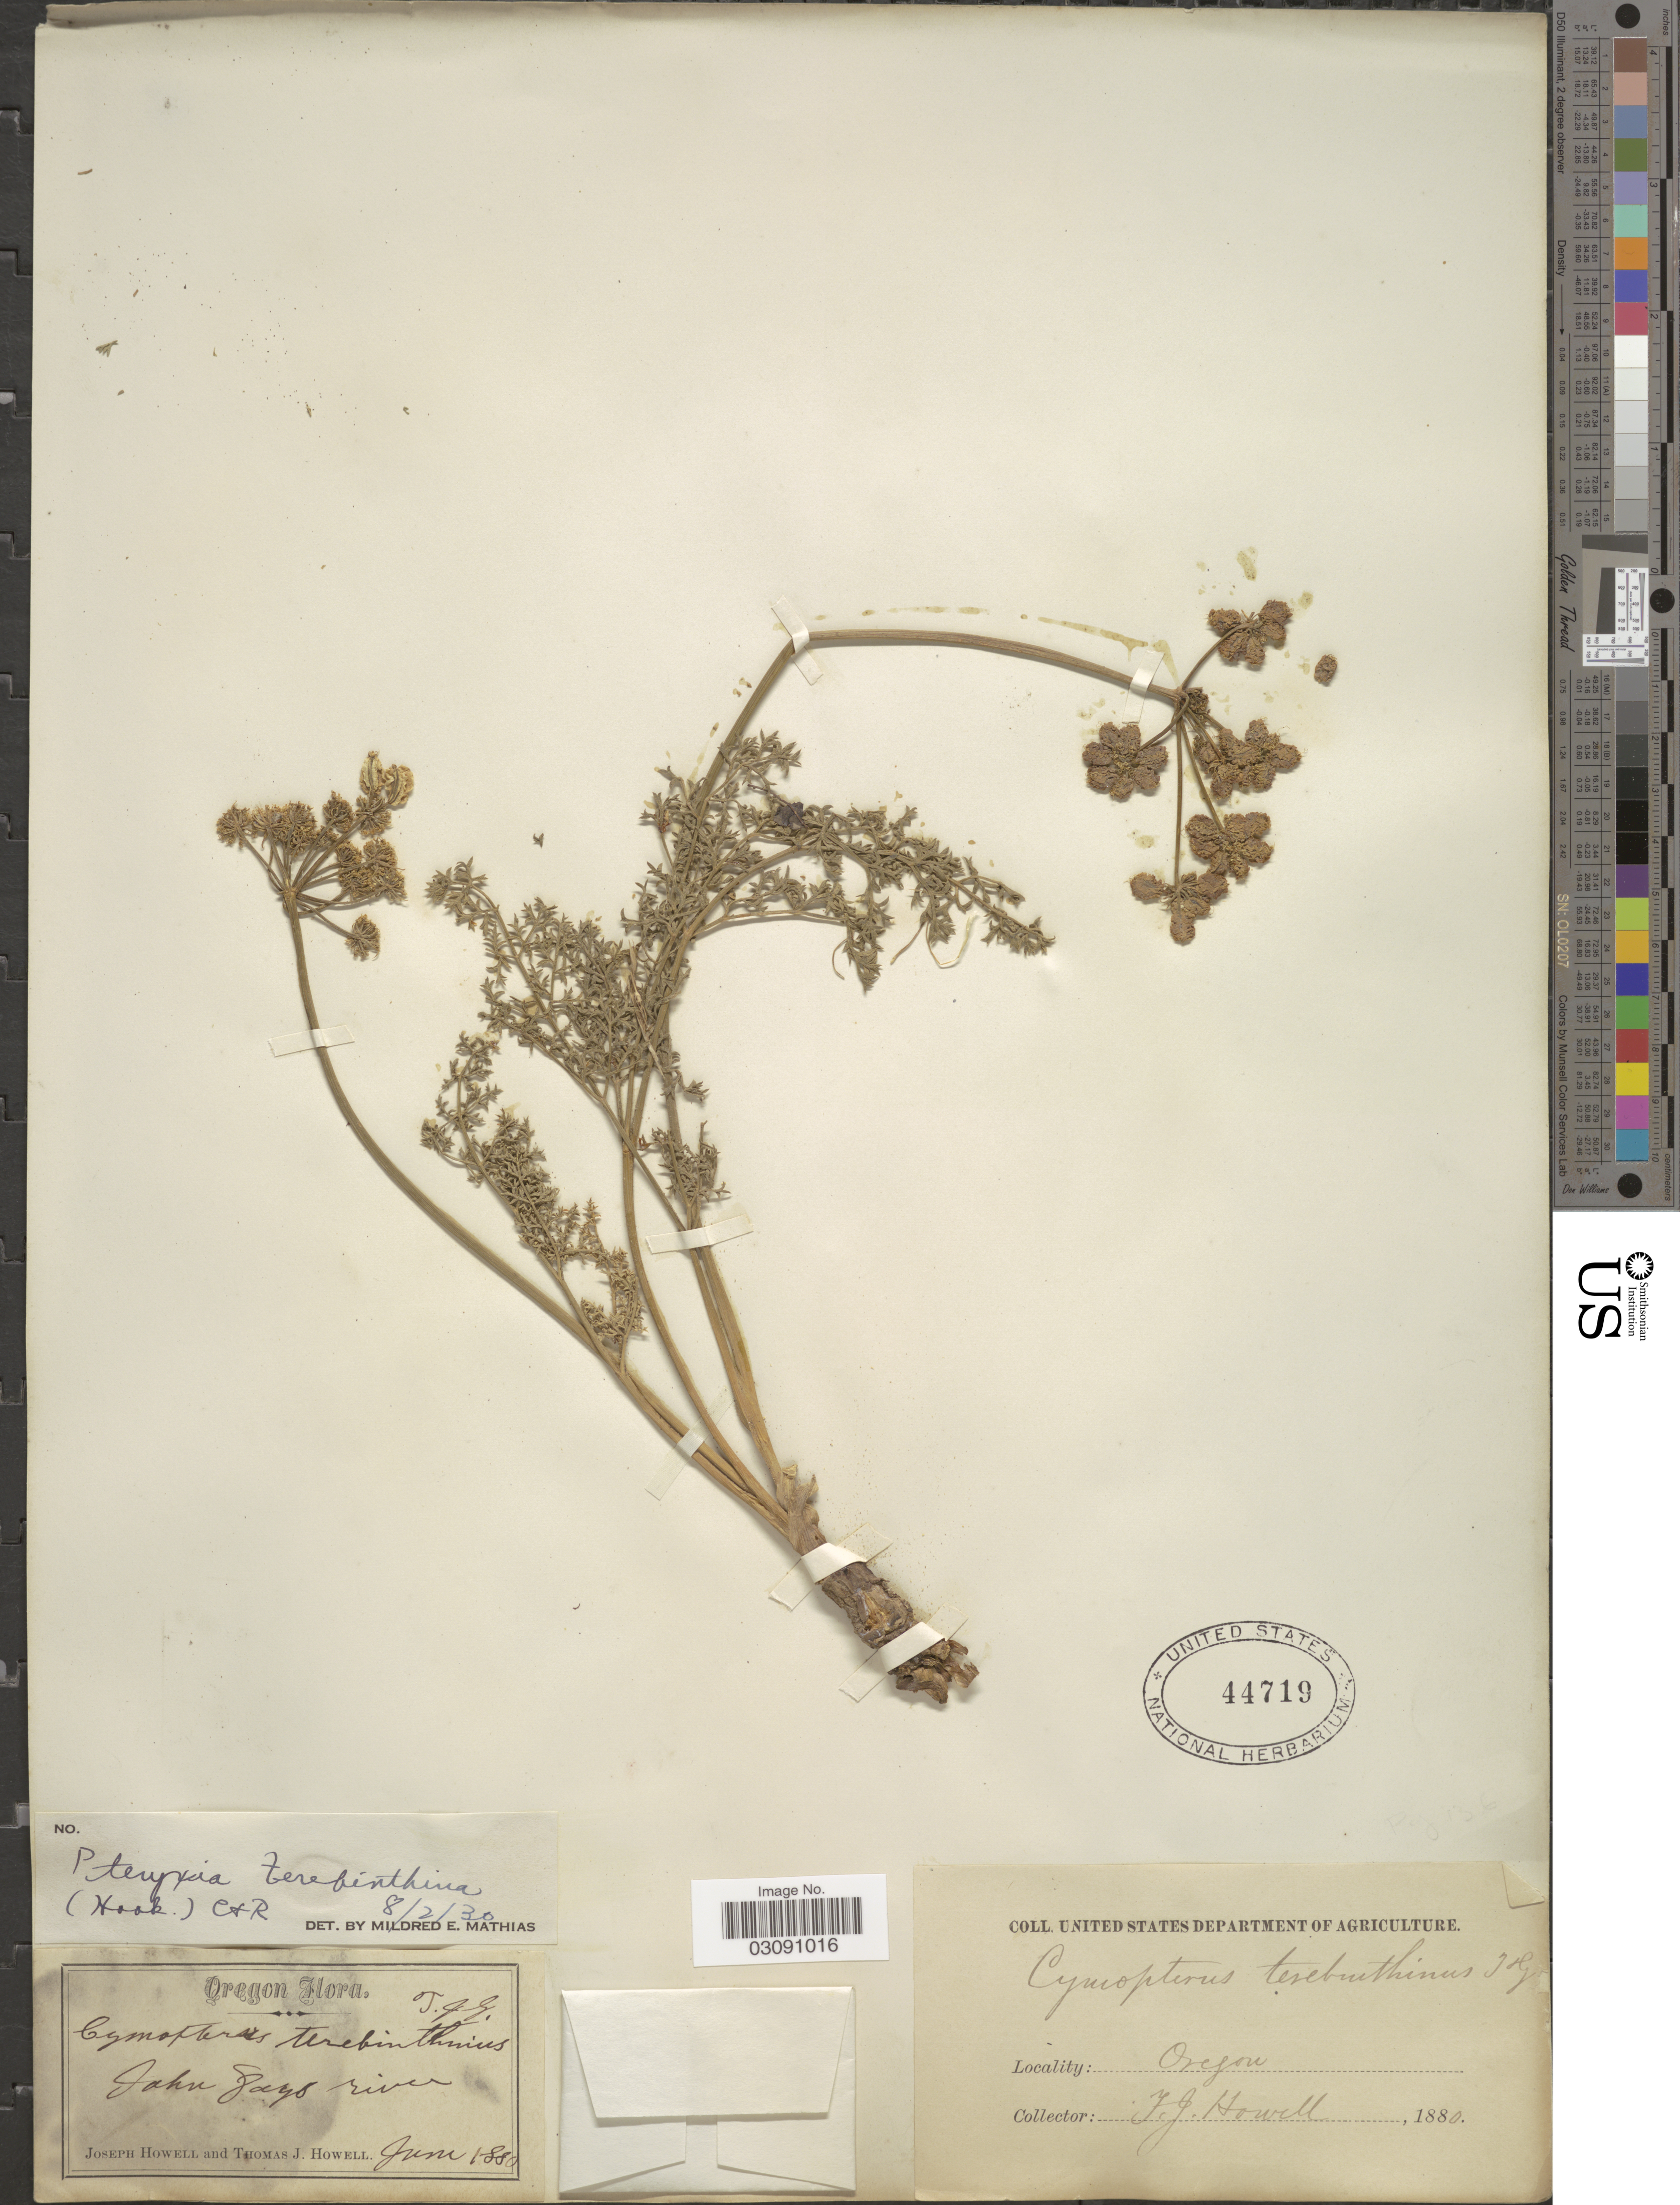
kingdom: Plantae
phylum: Tracheophyta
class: Magnoliopsida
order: Apiales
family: Apiaceae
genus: Pteryxia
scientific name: Pteryxia terebinthina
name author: (Hook.) J.M. Coult. & Rose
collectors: J. Howell & T. J. Howell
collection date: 1880-06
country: United States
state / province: Oregon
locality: John Days river.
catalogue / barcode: US 44719